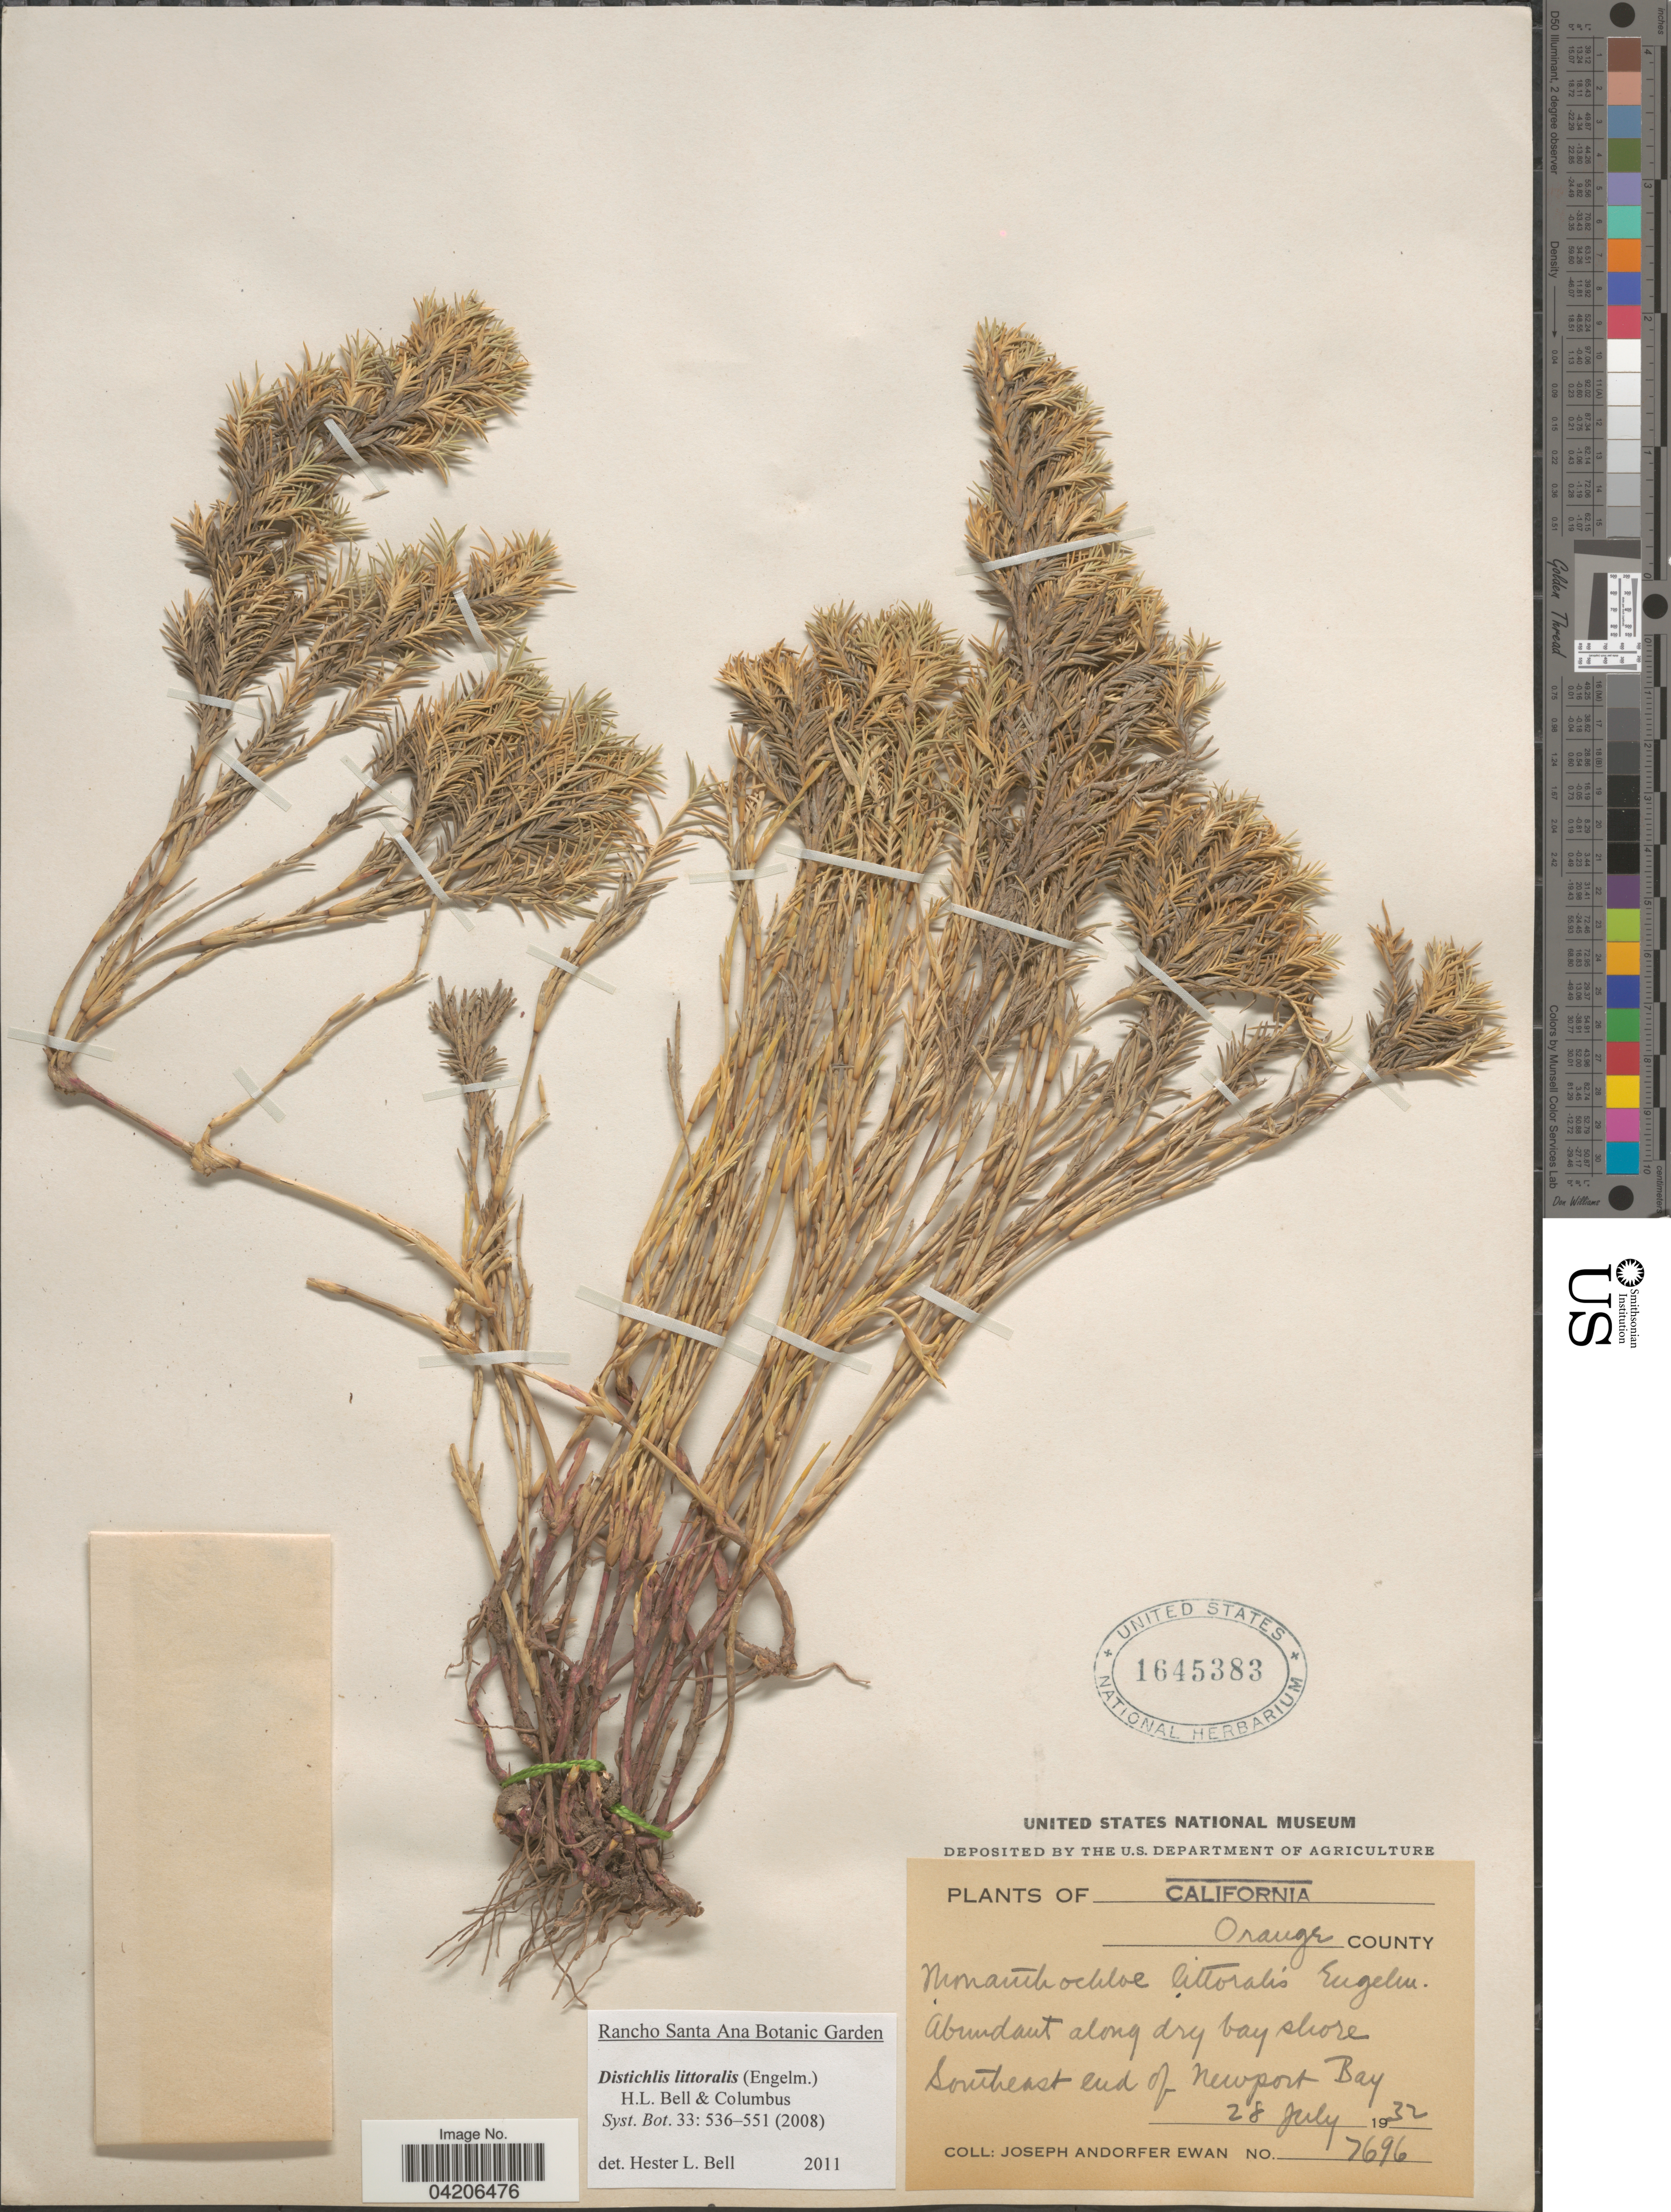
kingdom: Plantae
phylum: Tracheophyta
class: Liliopsida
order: Poales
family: Poaceae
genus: Distichlis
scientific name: Distichlis littoralis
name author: (Engelm.) H.L. Bell & Columbus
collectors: J. A. Ewan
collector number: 7696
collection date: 1932-07-28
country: United States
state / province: California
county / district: Orange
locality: Orange County. Along dry bay shore. Southeast end of Newport Bay.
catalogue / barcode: US 1645383